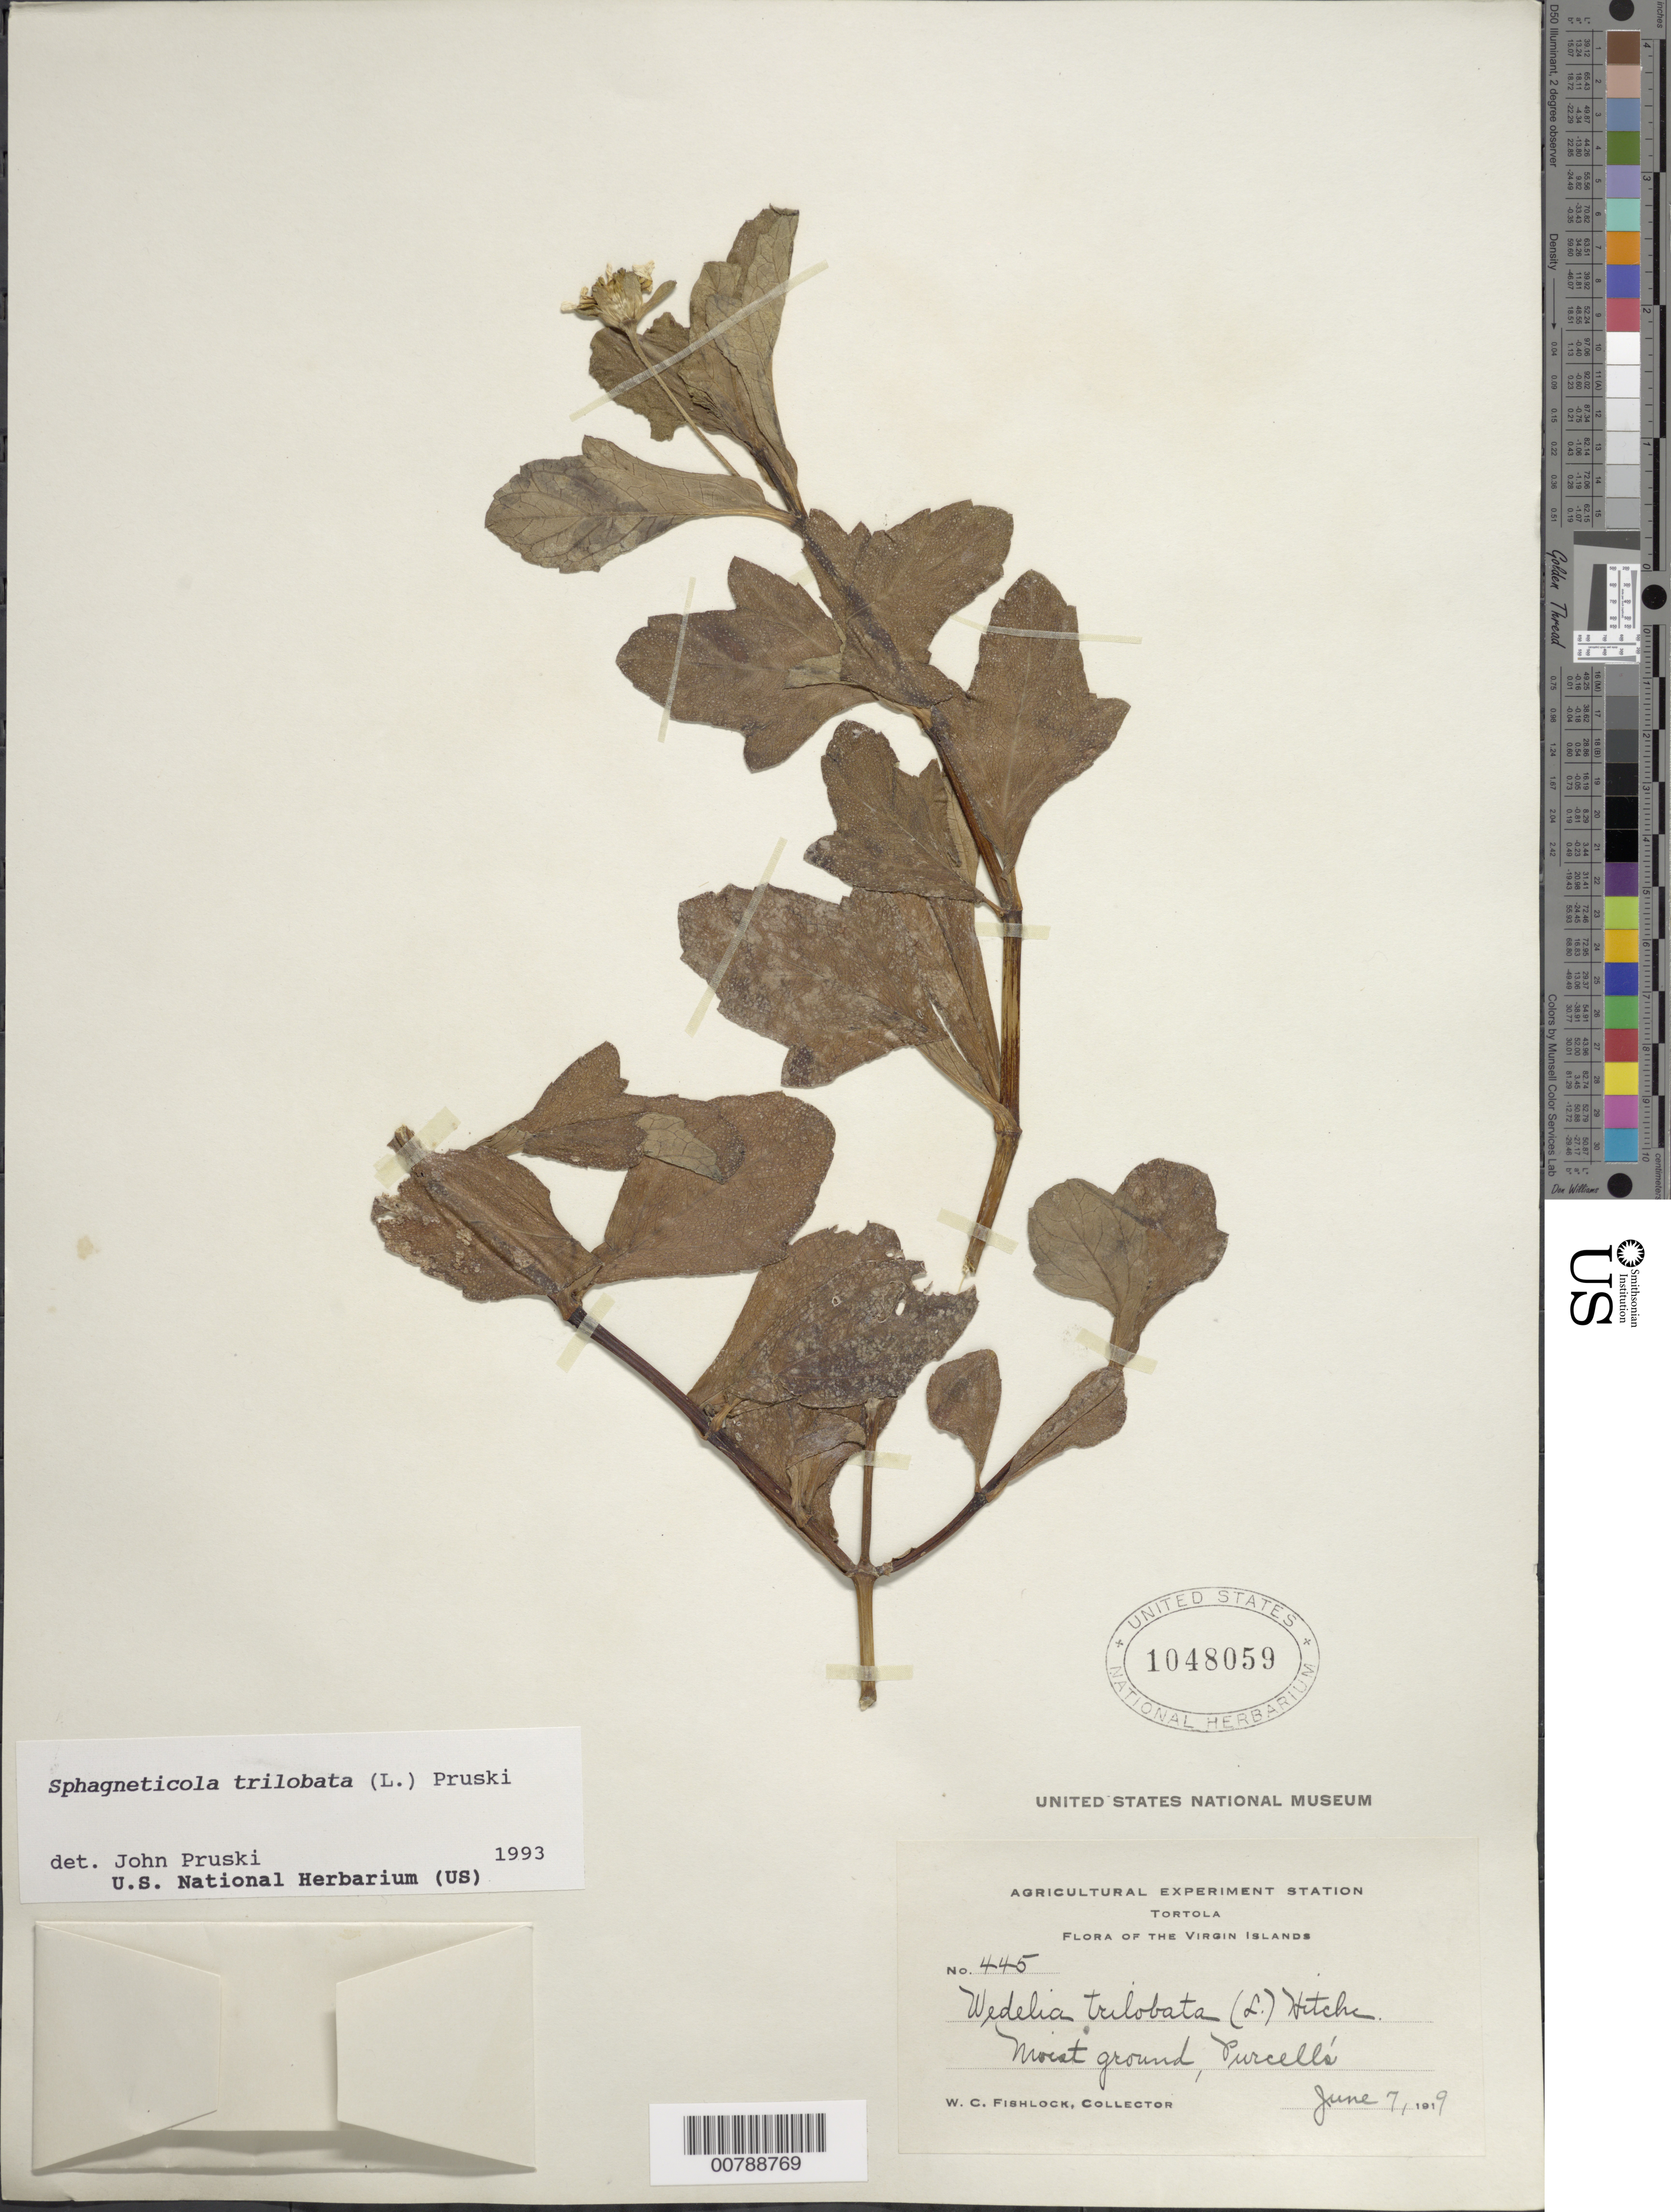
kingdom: Plantae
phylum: Tracheophyta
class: Magnoliopsida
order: Asterales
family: Asteraceae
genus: Sphagneticola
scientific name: Sphagneticola trilobata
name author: (L.) Pruski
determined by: Pruski, J. F.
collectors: W. Fishlock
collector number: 445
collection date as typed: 07 Jun 1919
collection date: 1919-06-07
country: British Virgin Islands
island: Tortola I.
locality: Purcell's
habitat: Moist ground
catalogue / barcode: US 1048059